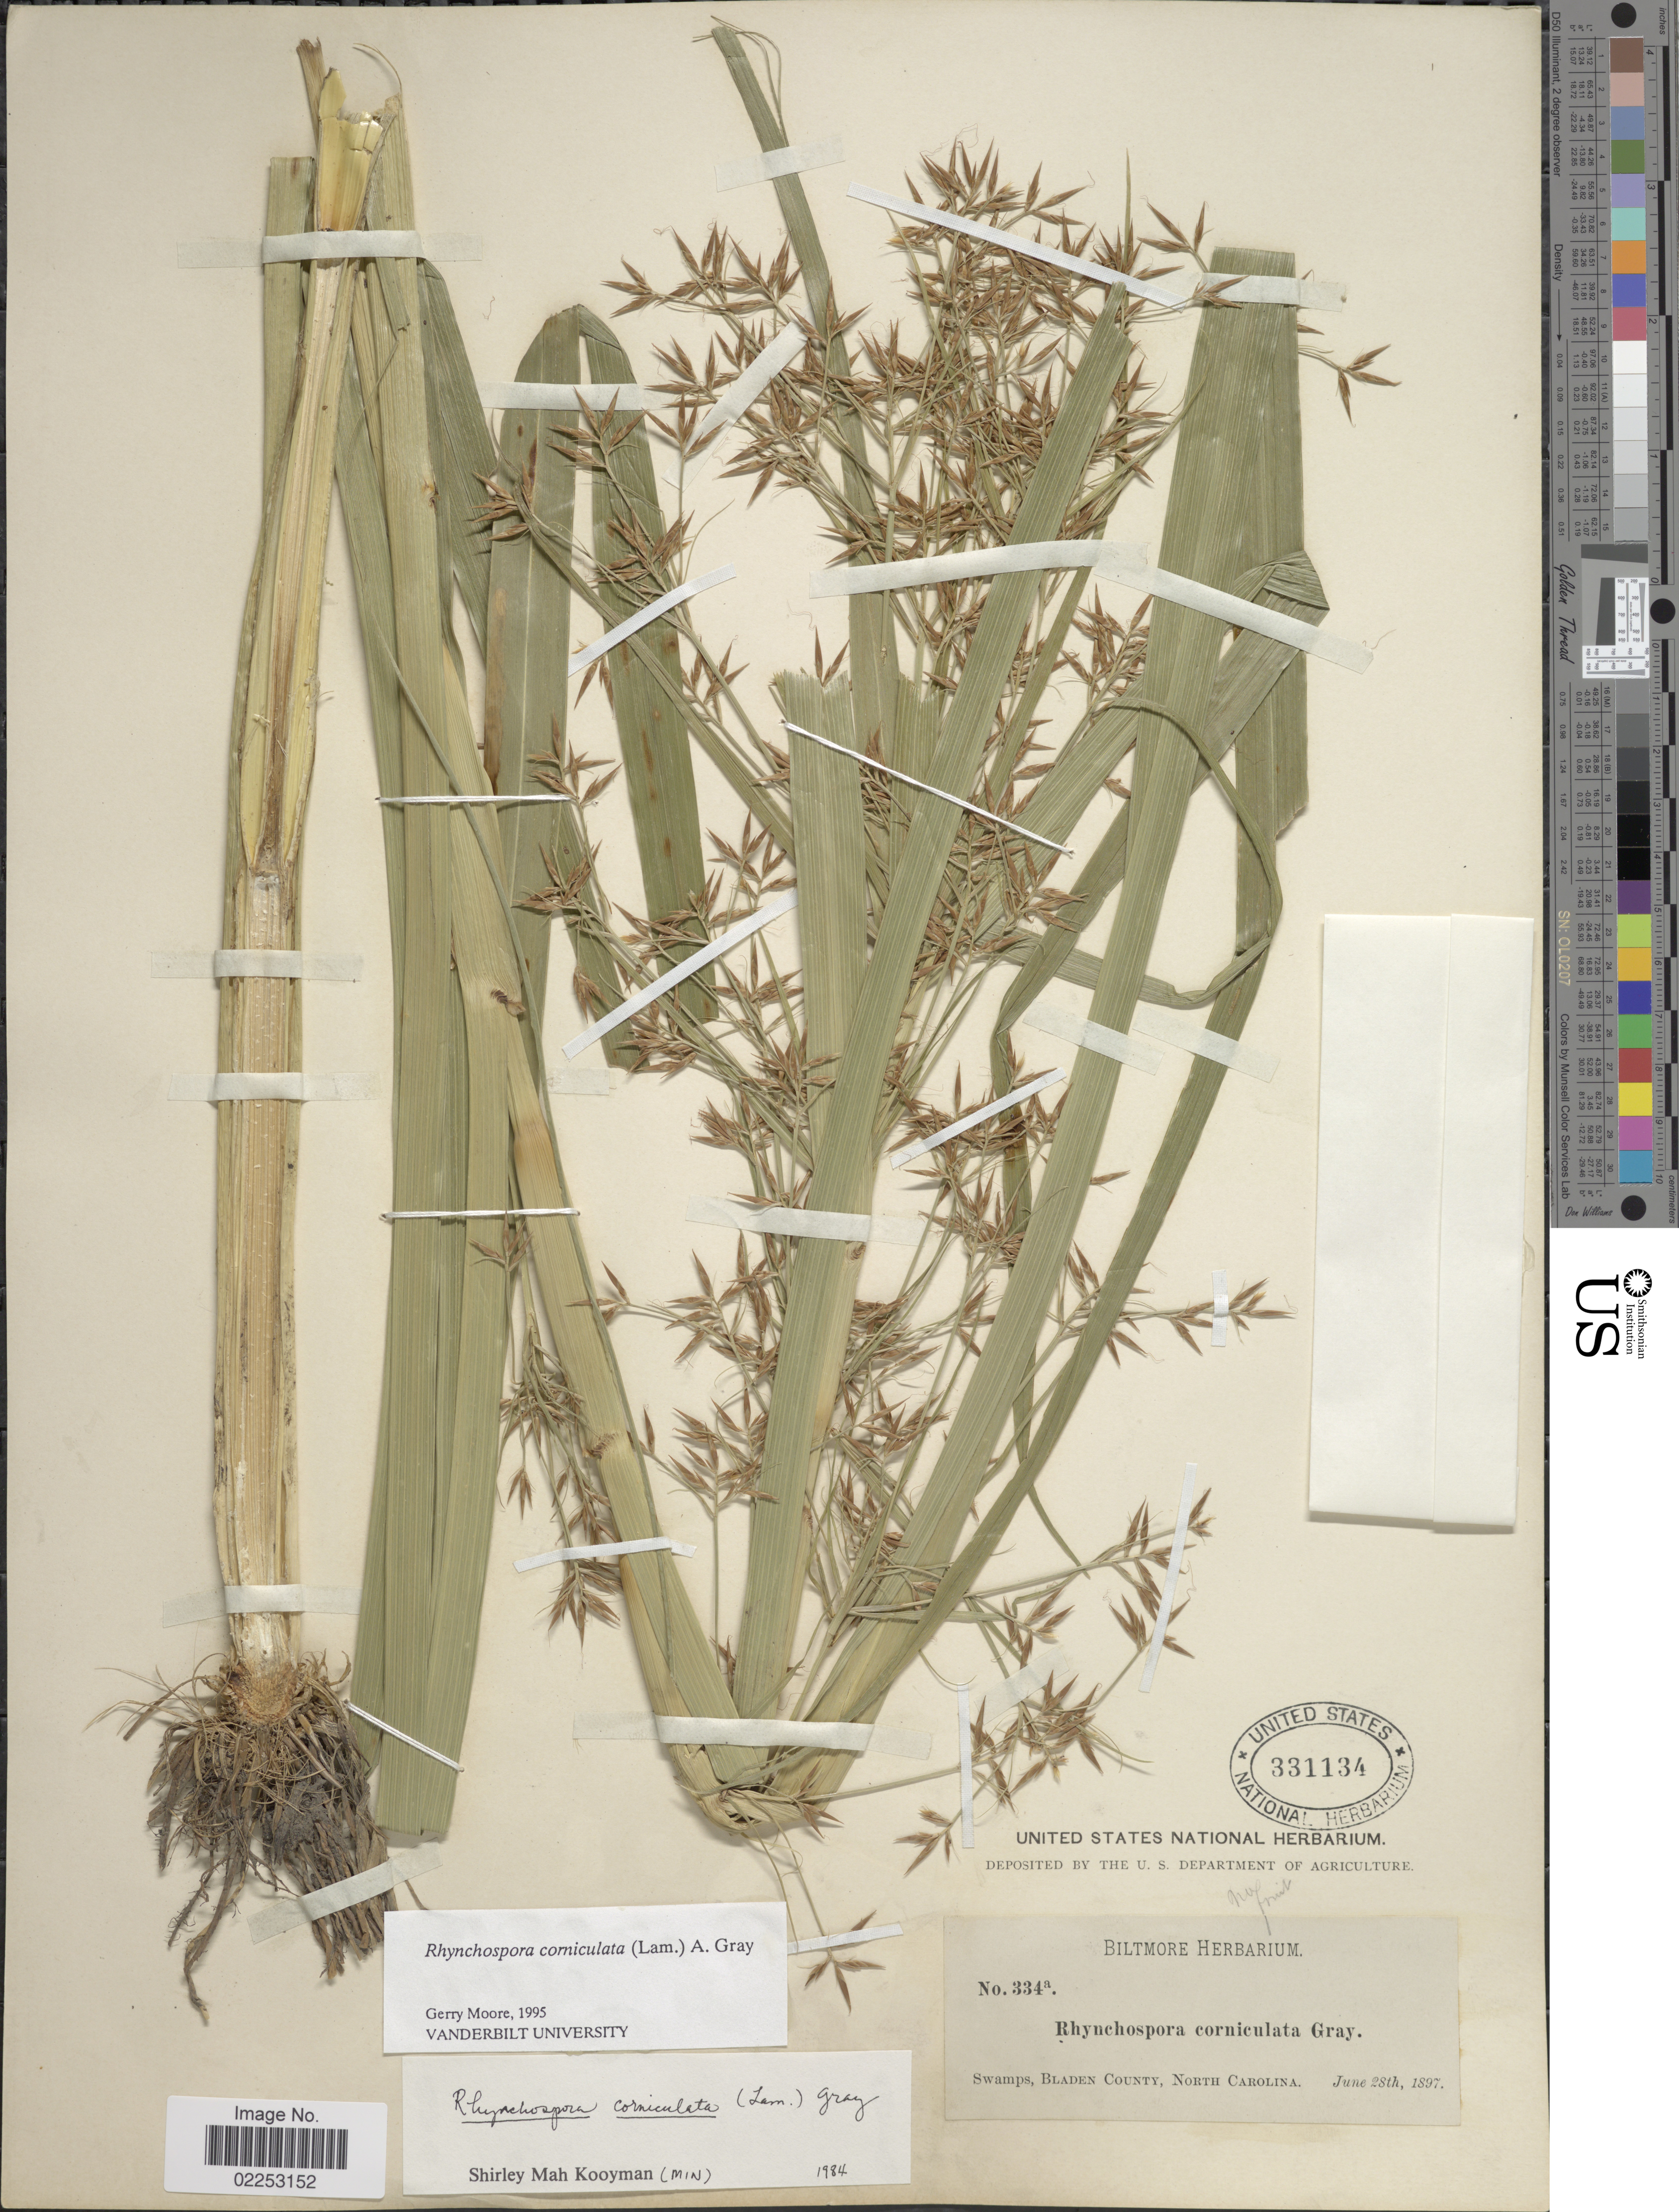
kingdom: Plantae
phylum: Tracheophyta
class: Liliopsida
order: Poales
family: Cyperaceae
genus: Rhynchospora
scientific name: Rhynchospora corniculata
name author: (Lam.) A. Gray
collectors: ex herb. Biltmore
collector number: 334a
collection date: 1897-06-28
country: United States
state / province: North Carolina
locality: Bladen County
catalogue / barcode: US 331134